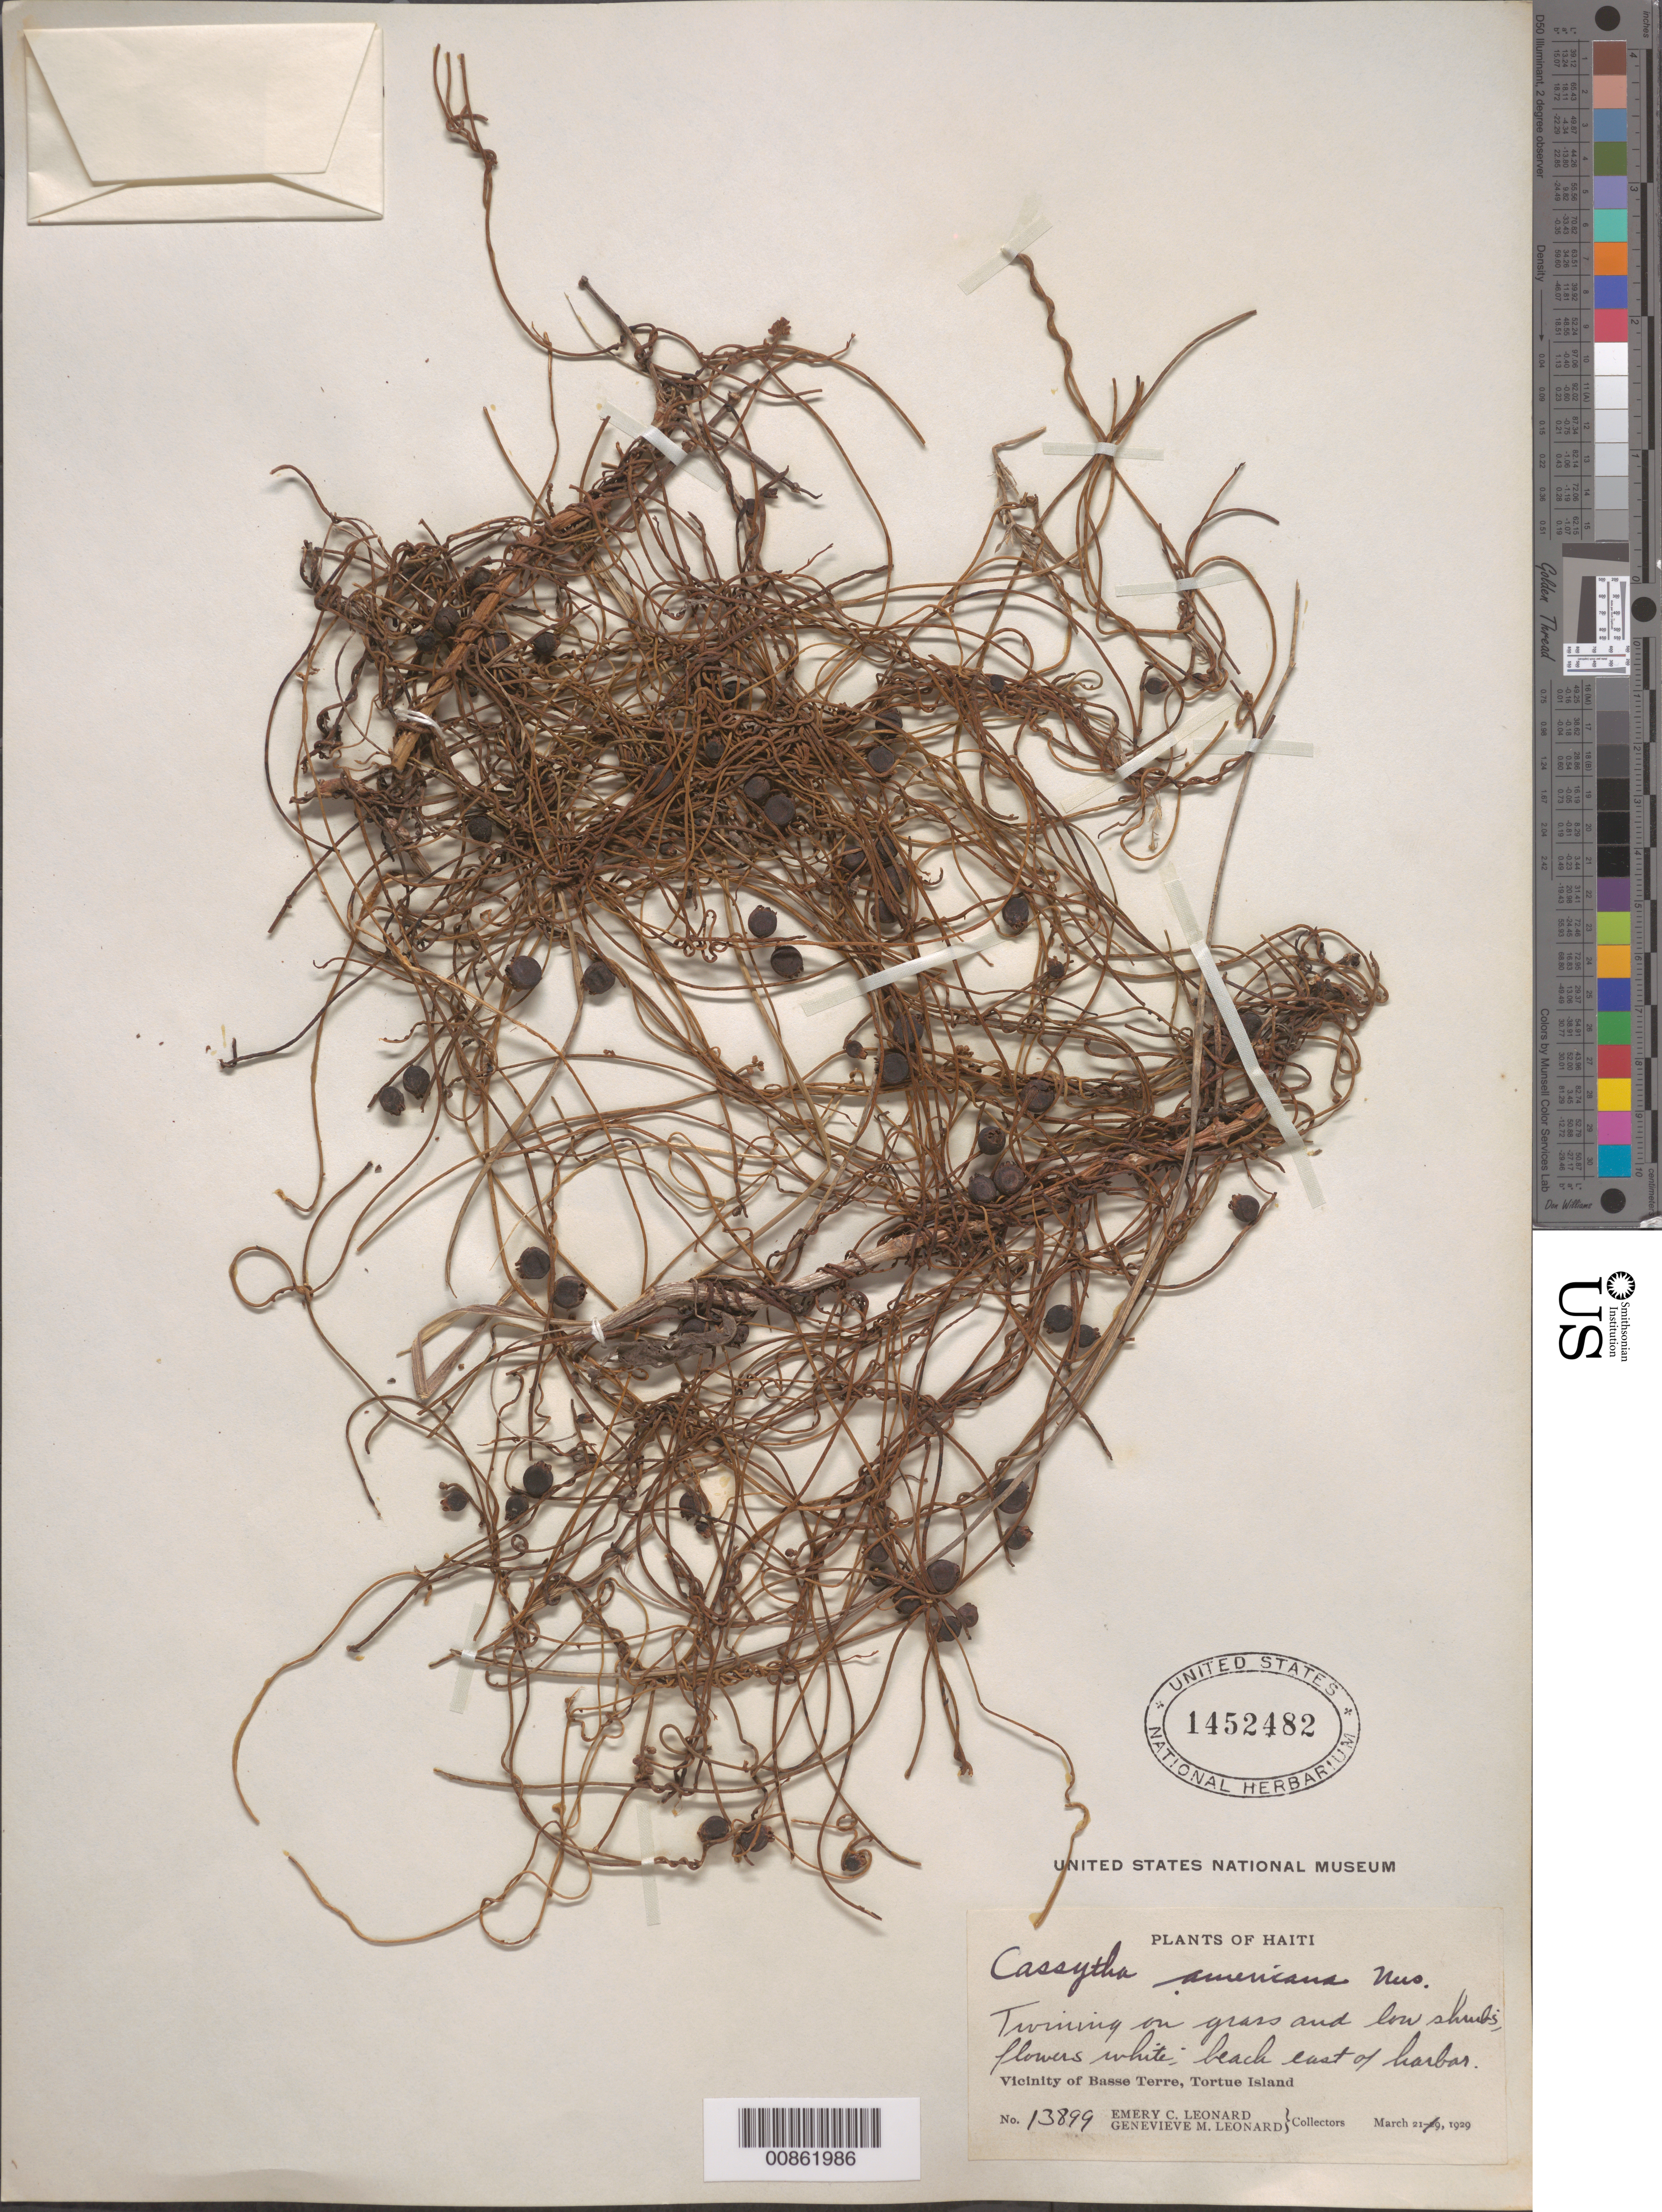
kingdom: Plantae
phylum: Tracheophyta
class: Magnoliopsida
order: Laurales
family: Lauraceae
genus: Cassytha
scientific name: Cassytha filiformis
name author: L.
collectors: E. C. Leonard & G. M. Leonard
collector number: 13899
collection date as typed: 21 Mar 1929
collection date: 1929-03-21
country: Haiti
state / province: Nord-Óuest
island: Île de la Tortue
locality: Vicinity of Basse Terre, Tortue Island. Beach east of harbor.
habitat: Beach. Twinning on grass and low shrubs.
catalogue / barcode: US 1452482